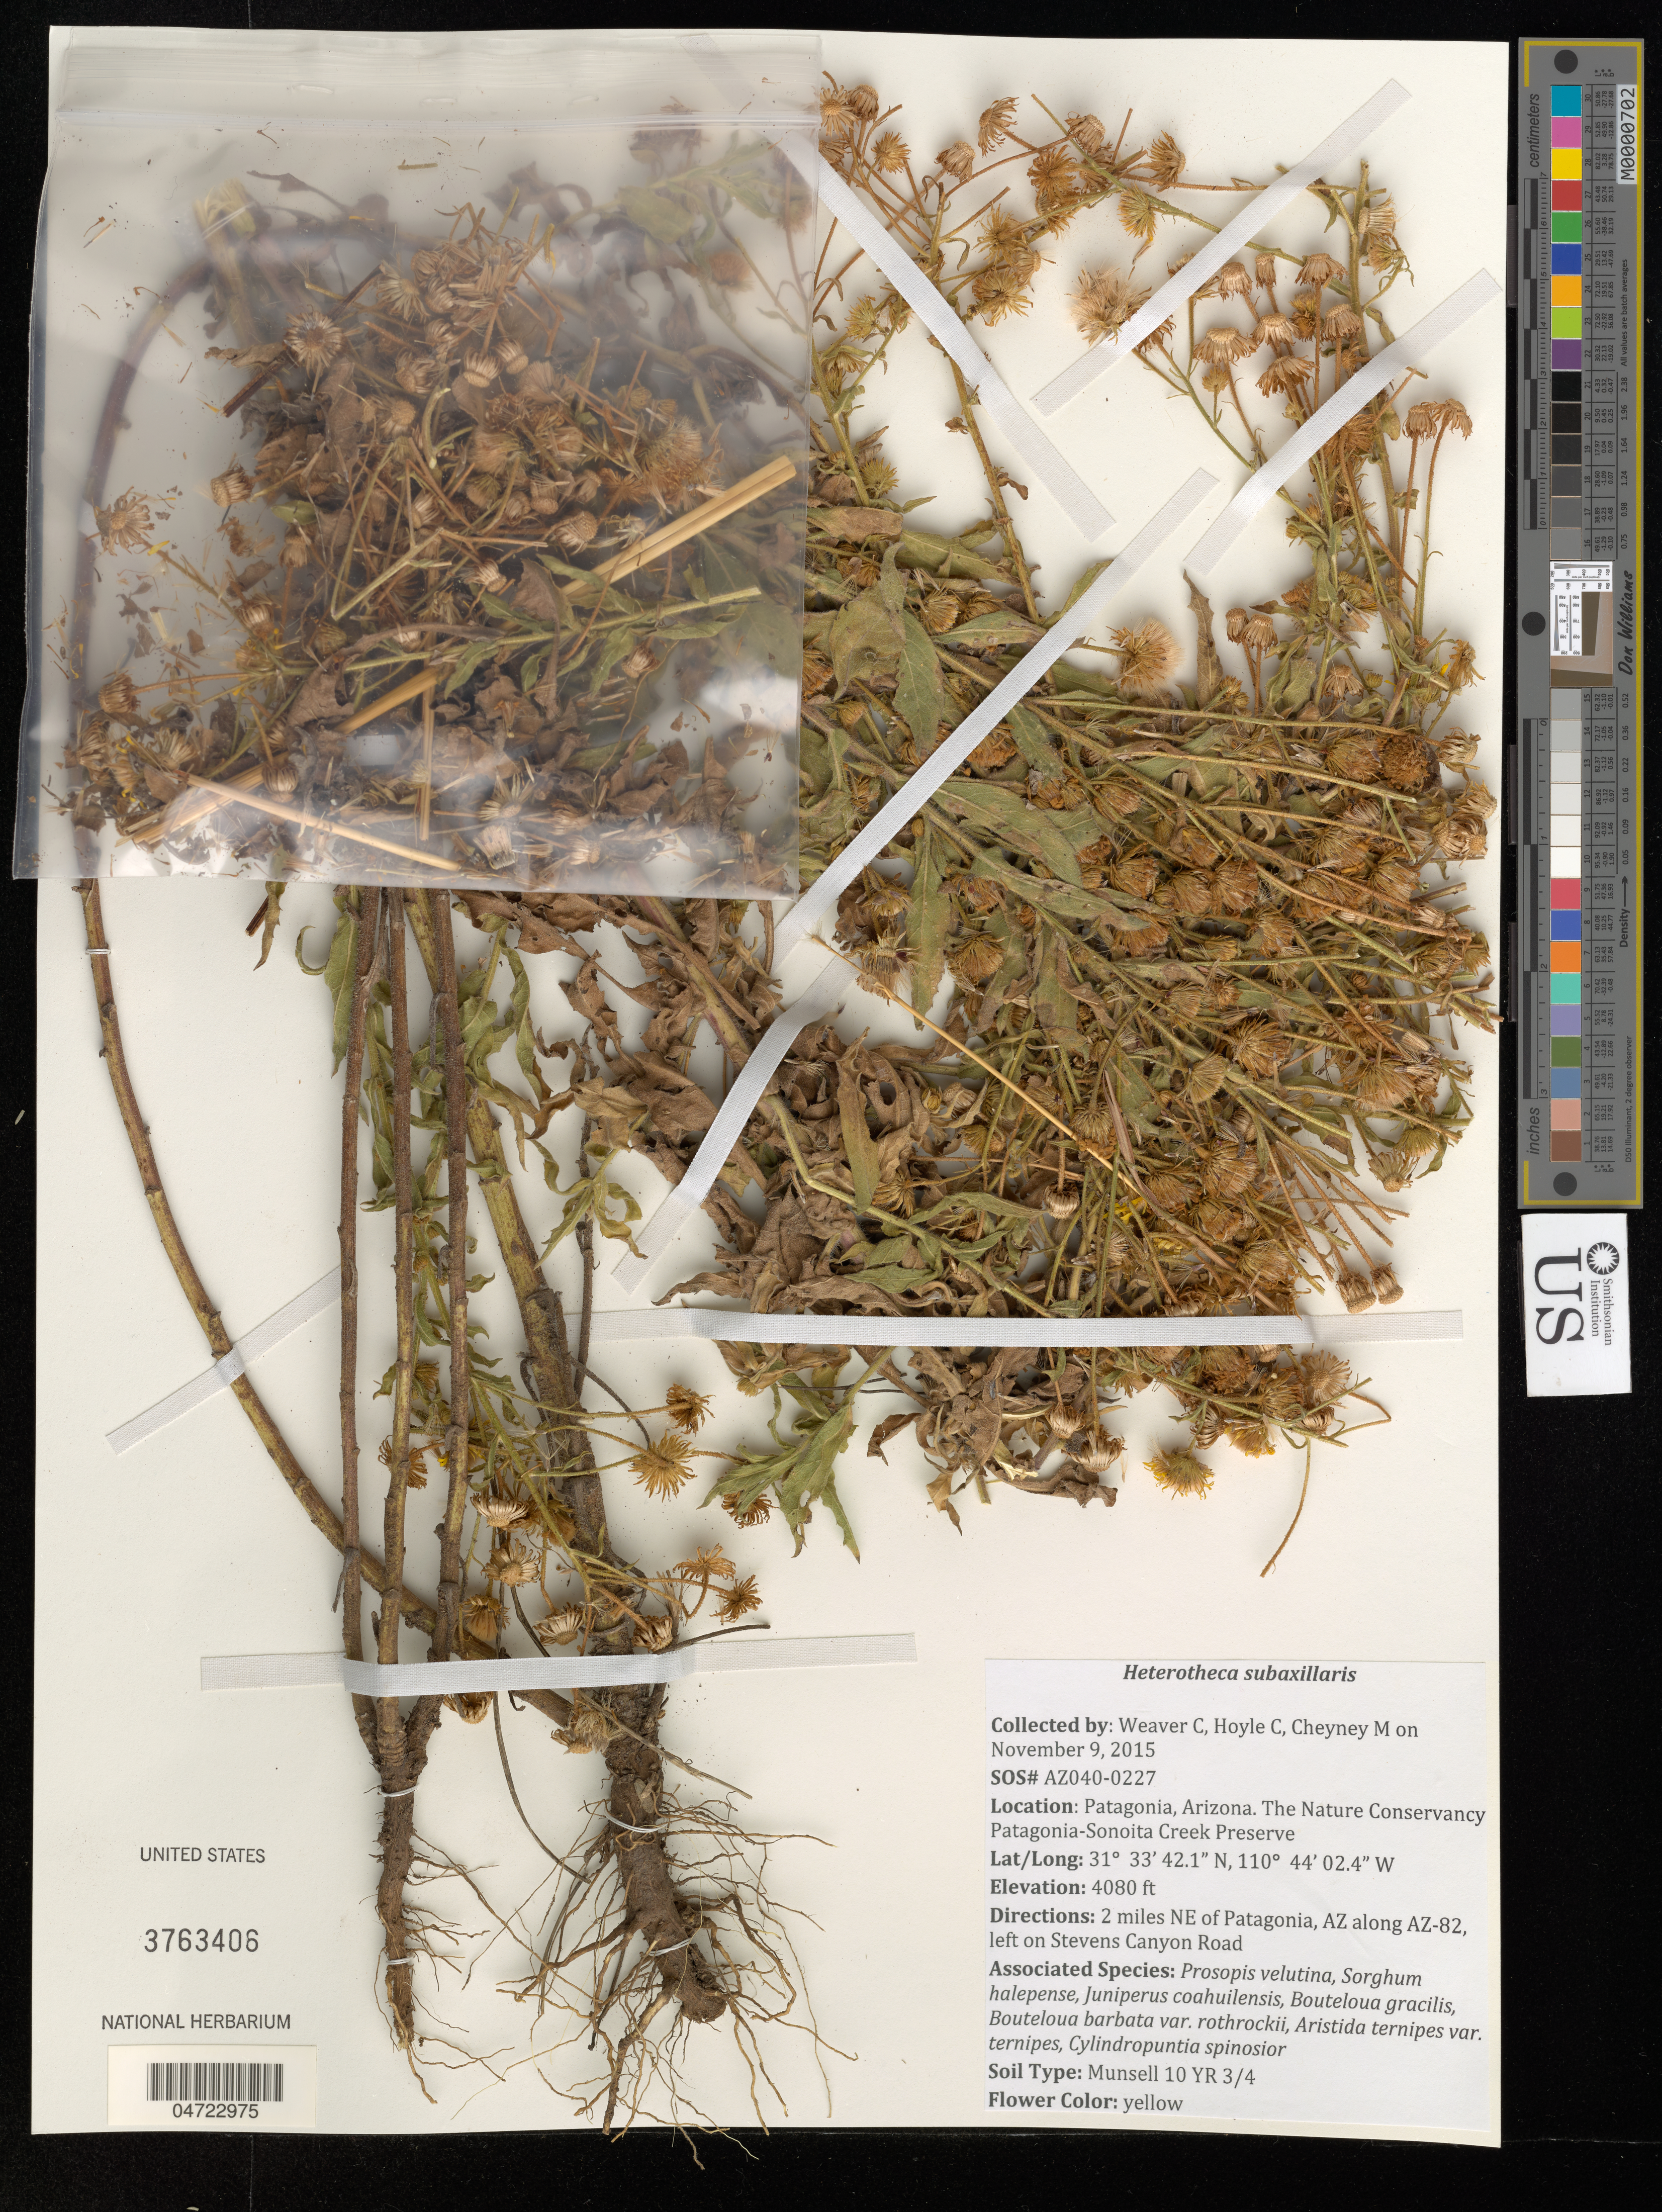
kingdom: Plantae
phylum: Tracheophyta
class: Magnoliopsida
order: Asterales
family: Asteraceae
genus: Heterotheca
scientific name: Heterotheca subaxillaris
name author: (Lam.) Britton & Rusby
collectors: C. Weaver, C. Hoyle & M. Cheyney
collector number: AZ040-0227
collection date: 2015-11-09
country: United States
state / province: Arizona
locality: Patagonia. The Nature Conservancy Patagonia-Sonoita Creek Preserve. 2 miles NE of Patagonia, AZ along AZ-82, left on Stevens Canyon Road.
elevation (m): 1244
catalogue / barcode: US 3763406